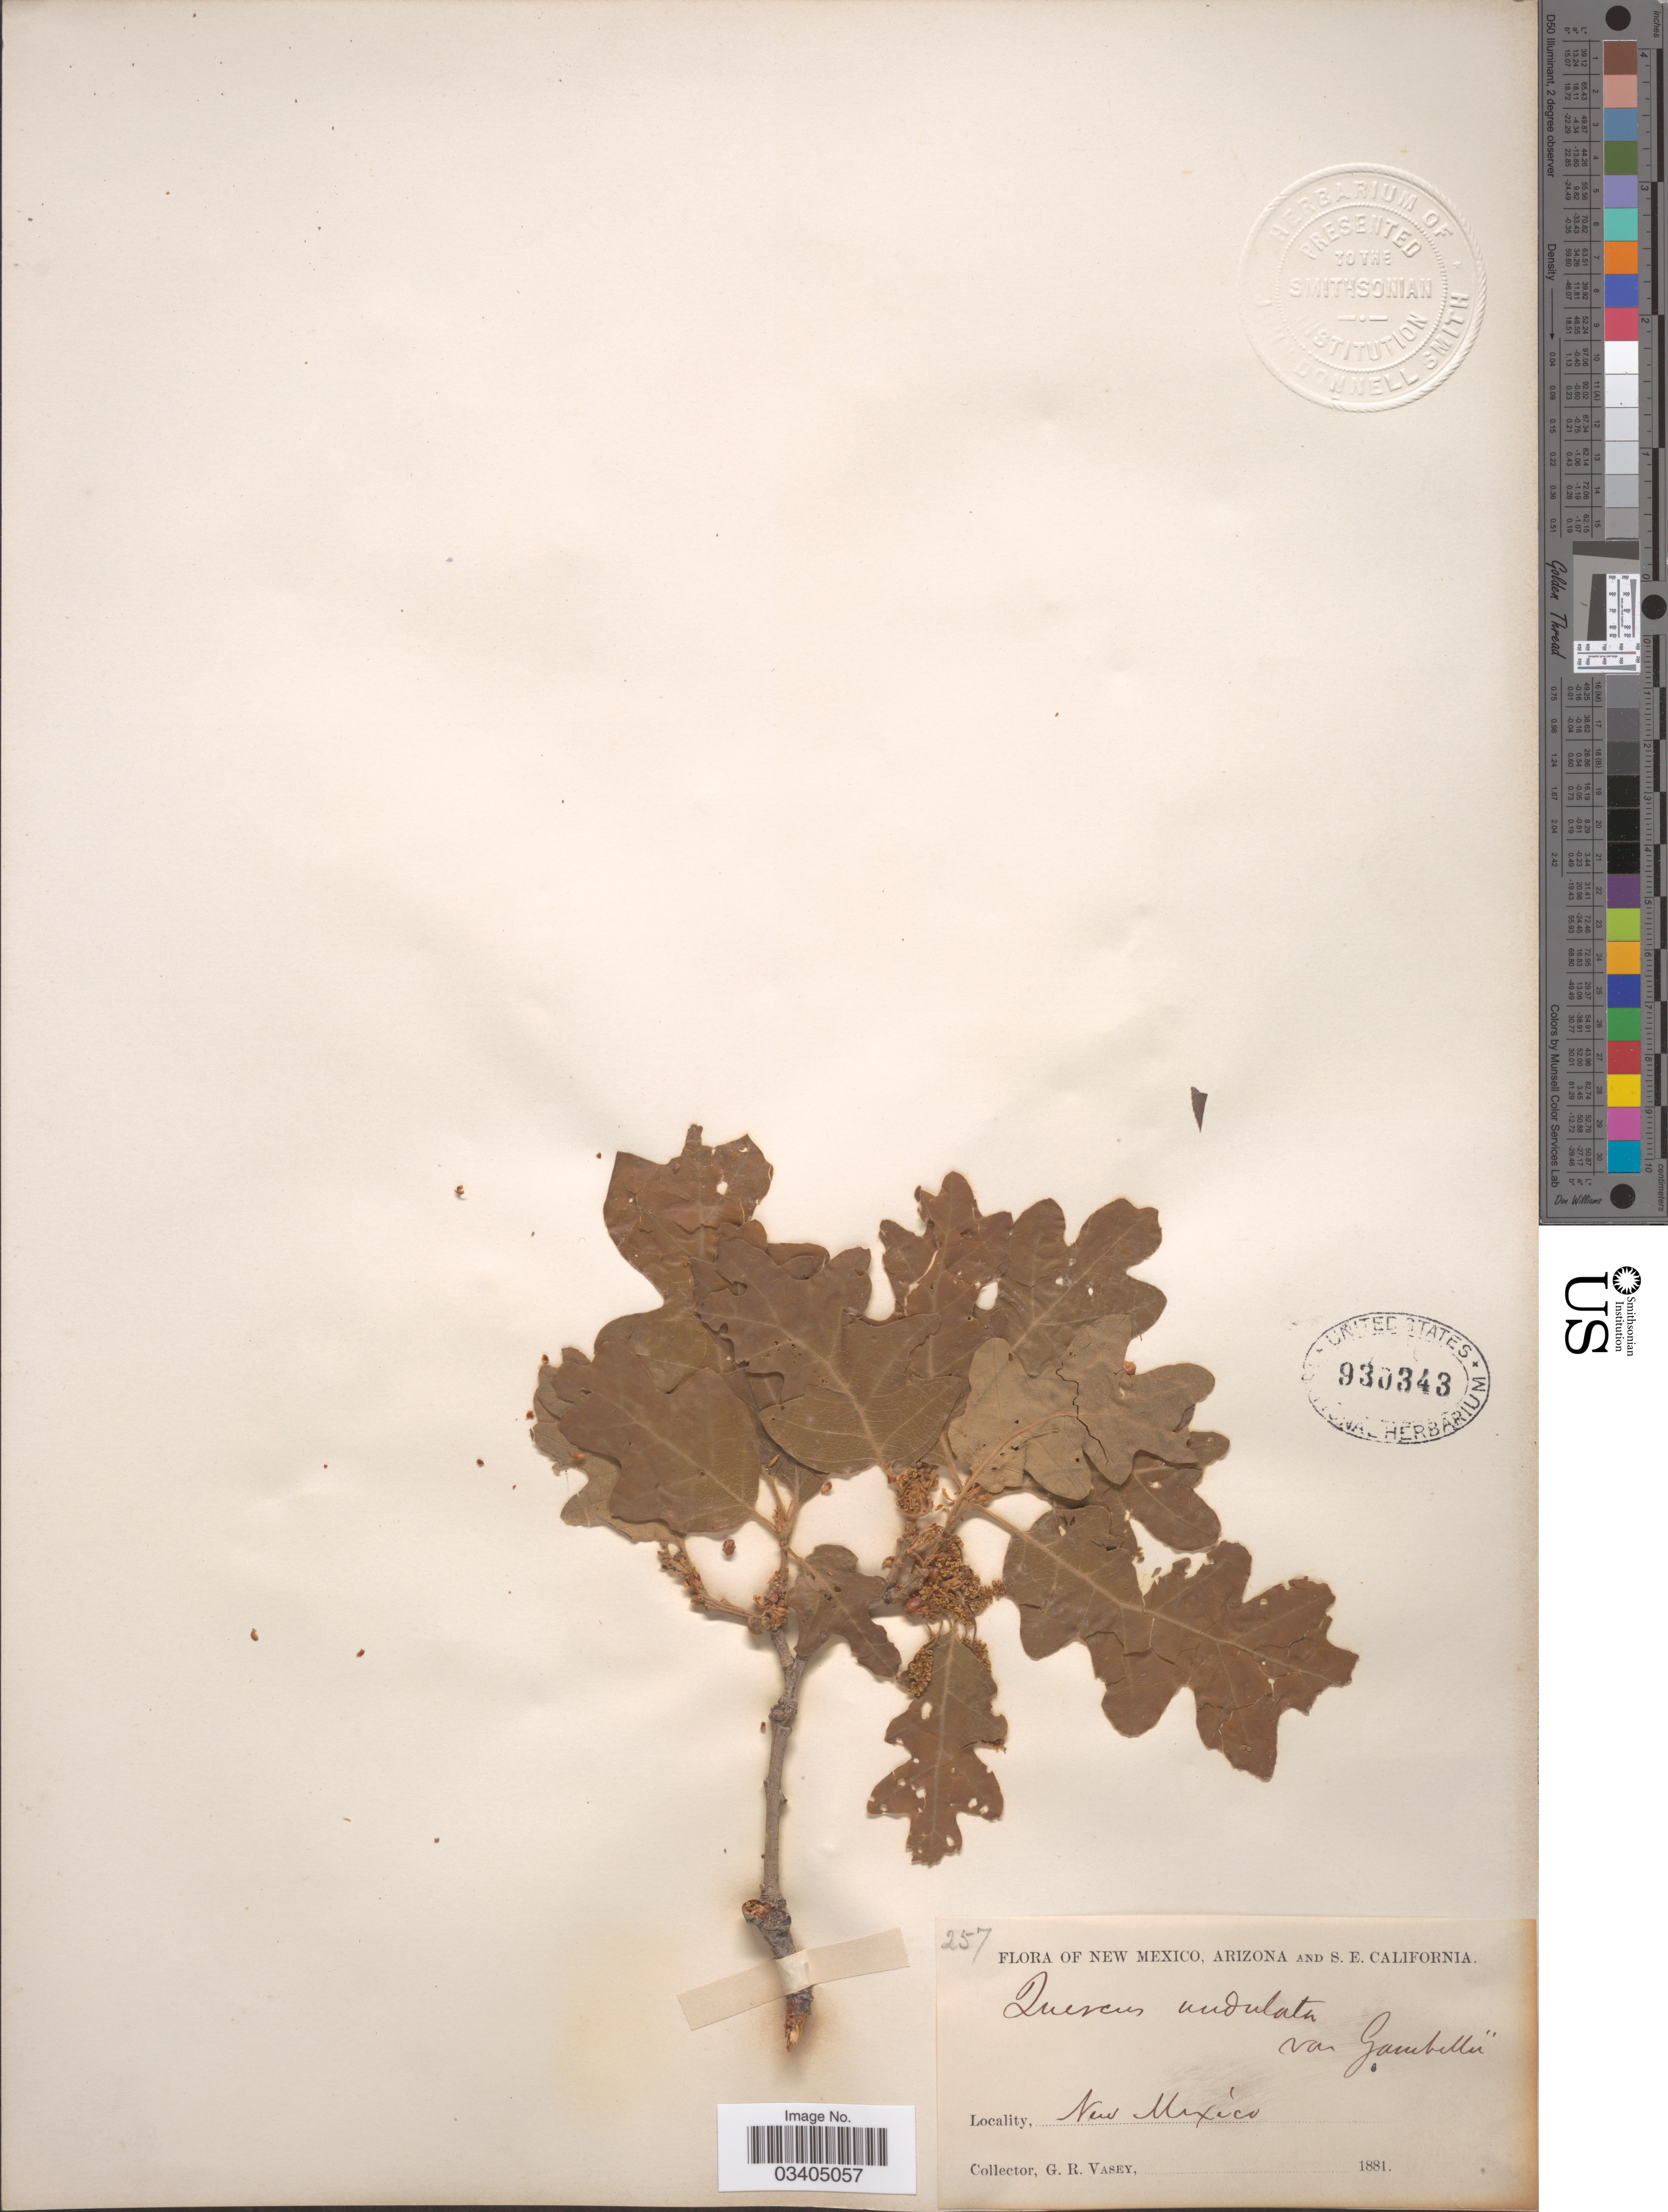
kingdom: Plantae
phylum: Tracheophyta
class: Magnoliopsida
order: Fagales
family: Fagaceae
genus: Quercus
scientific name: Quercus gambelii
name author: Nutt.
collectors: G. R. Vasey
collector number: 257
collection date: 1881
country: United States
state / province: New Mexico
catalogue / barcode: US 930343